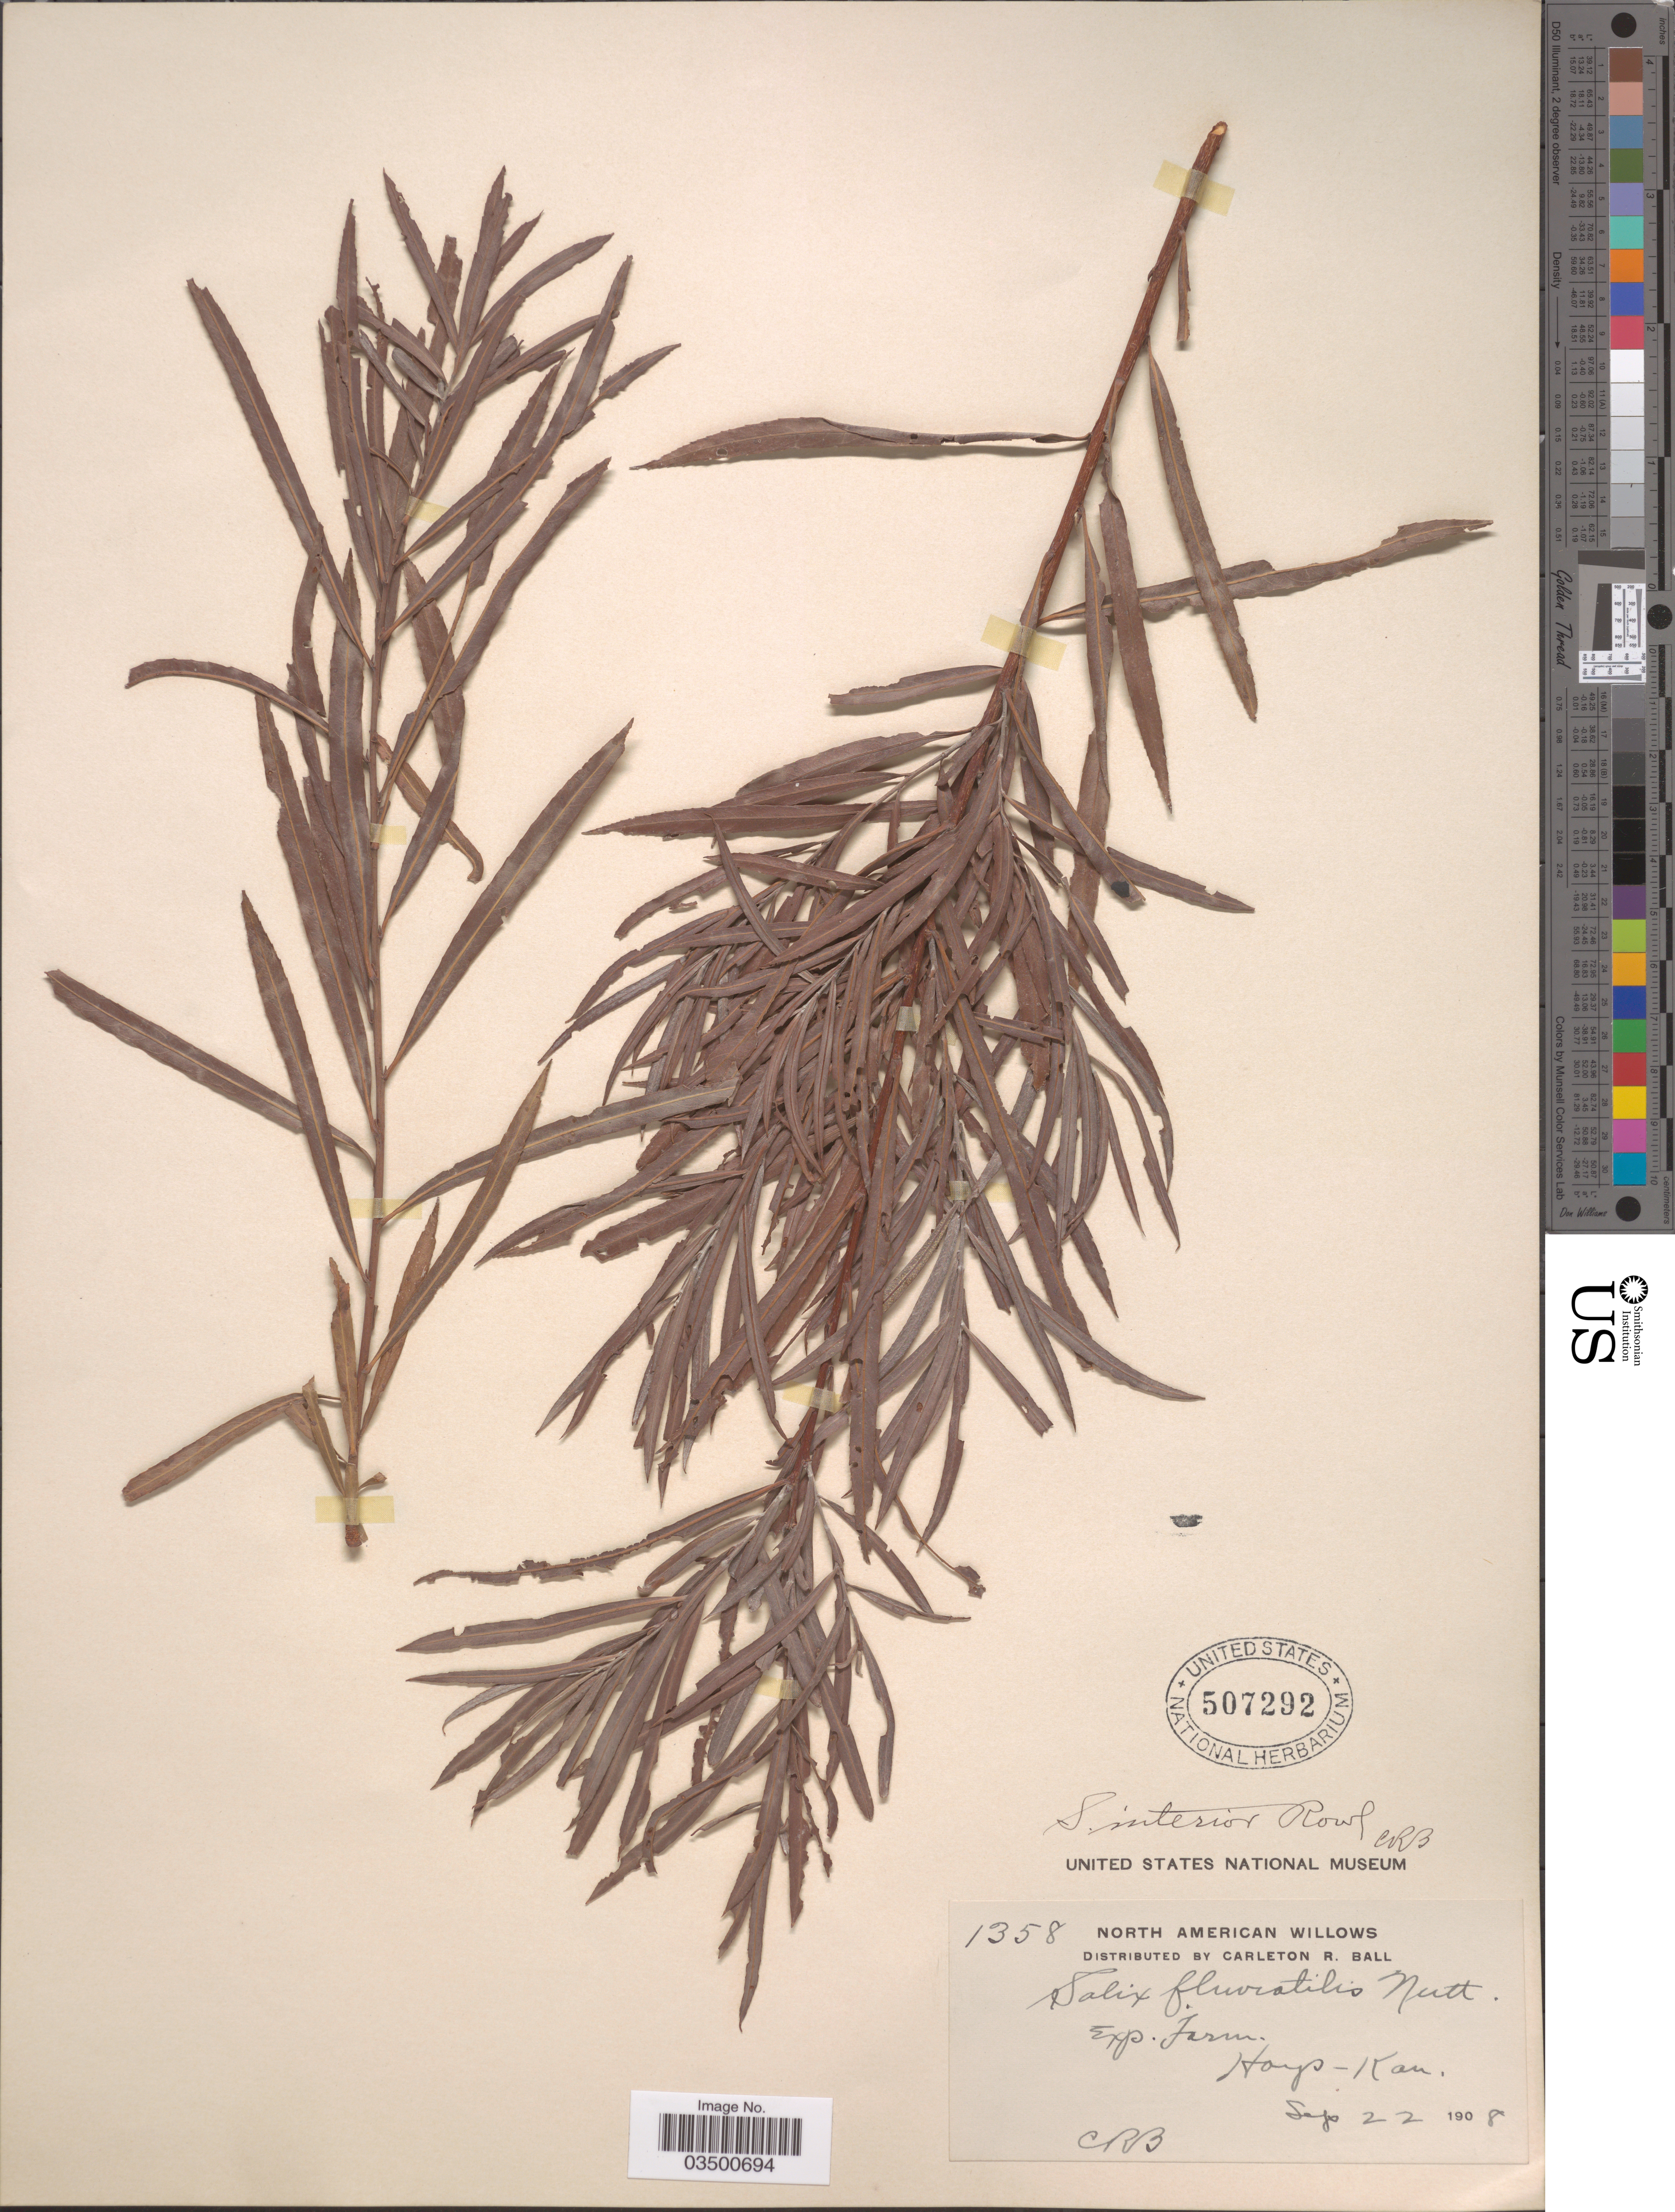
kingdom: Plantae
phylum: Tracheophyta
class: Magnoliopsida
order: Malpighiales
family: Salicaceae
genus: Salix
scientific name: Salix interior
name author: Rowlee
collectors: C. R. Ball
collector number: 1358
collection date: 1908-09-22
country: United States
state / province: Kansas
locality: Exp. Farm. Hays.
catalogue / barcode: US 507292